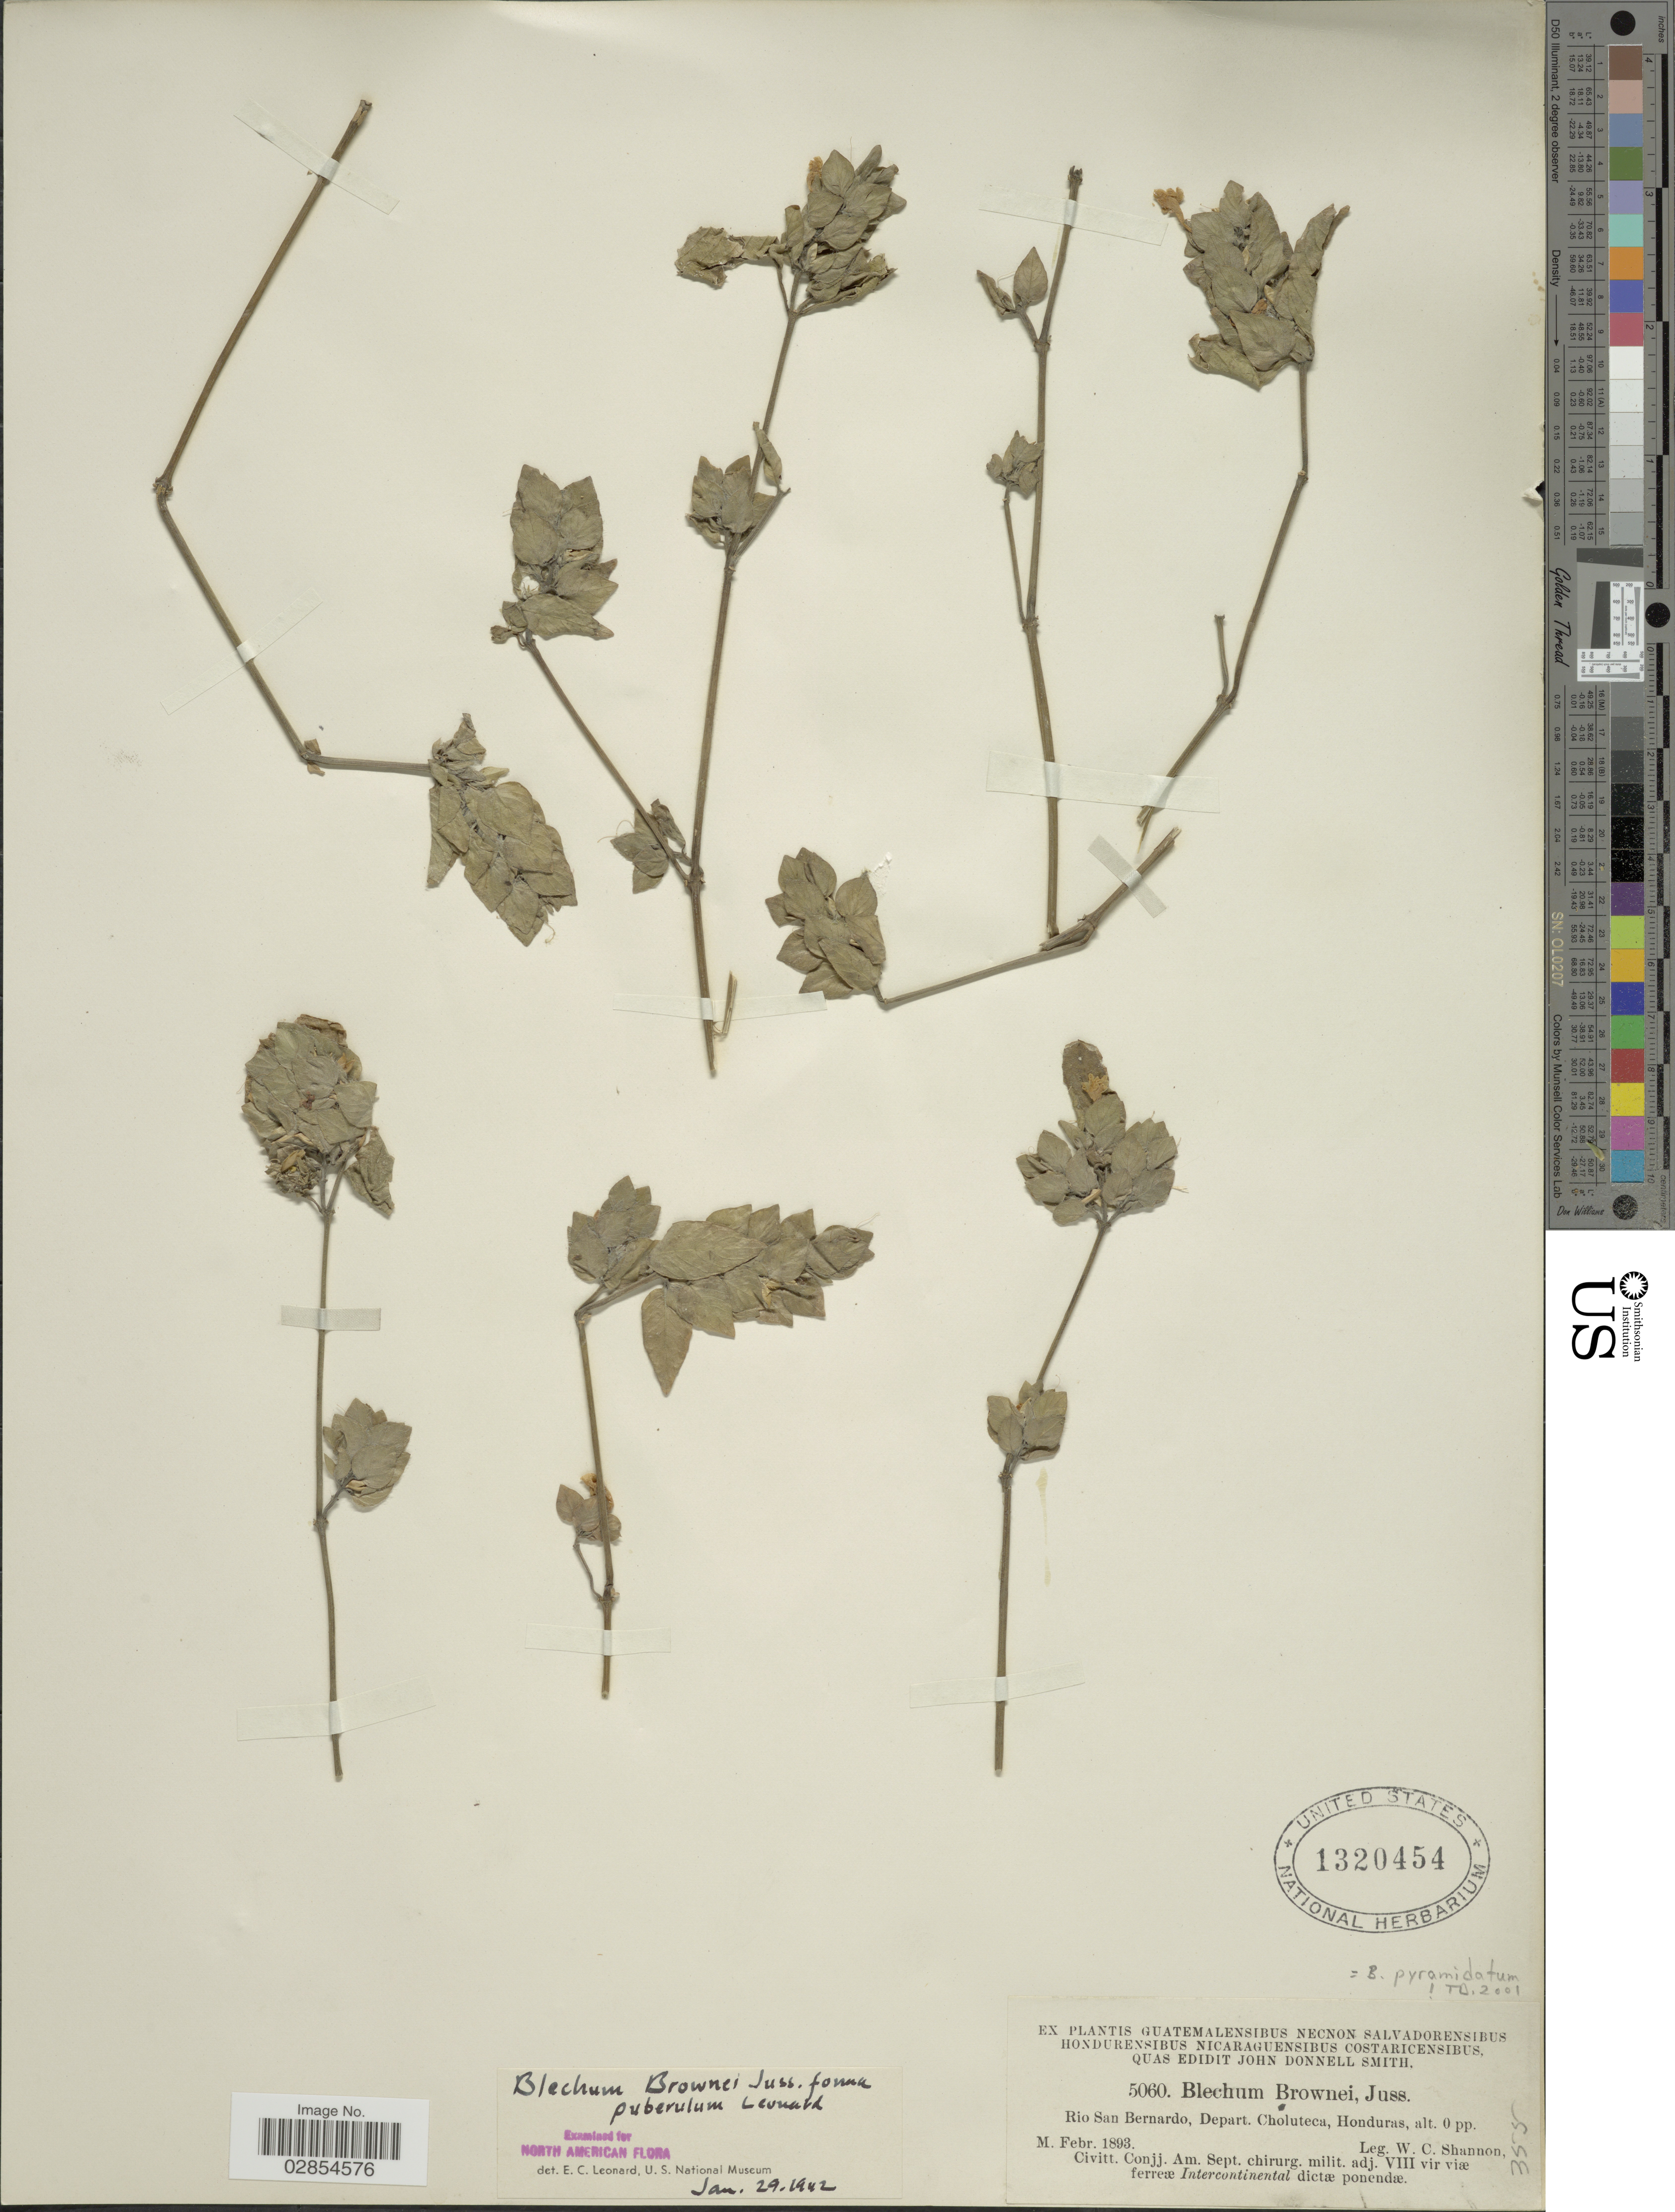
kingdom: Plantae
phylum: Tracheophyta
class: Magnoliopsida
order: Lamiales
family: Acanthaceae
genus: Blechum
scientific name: Blechum pyramidatum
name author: (Lam.) Urb.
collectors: W. C. Shannon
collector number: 5060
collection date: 1893-02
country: Honduras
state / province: Choluteca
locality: Rio San Bernardo, Depart. Choluteca.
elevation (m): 0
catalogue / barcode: US 1320454